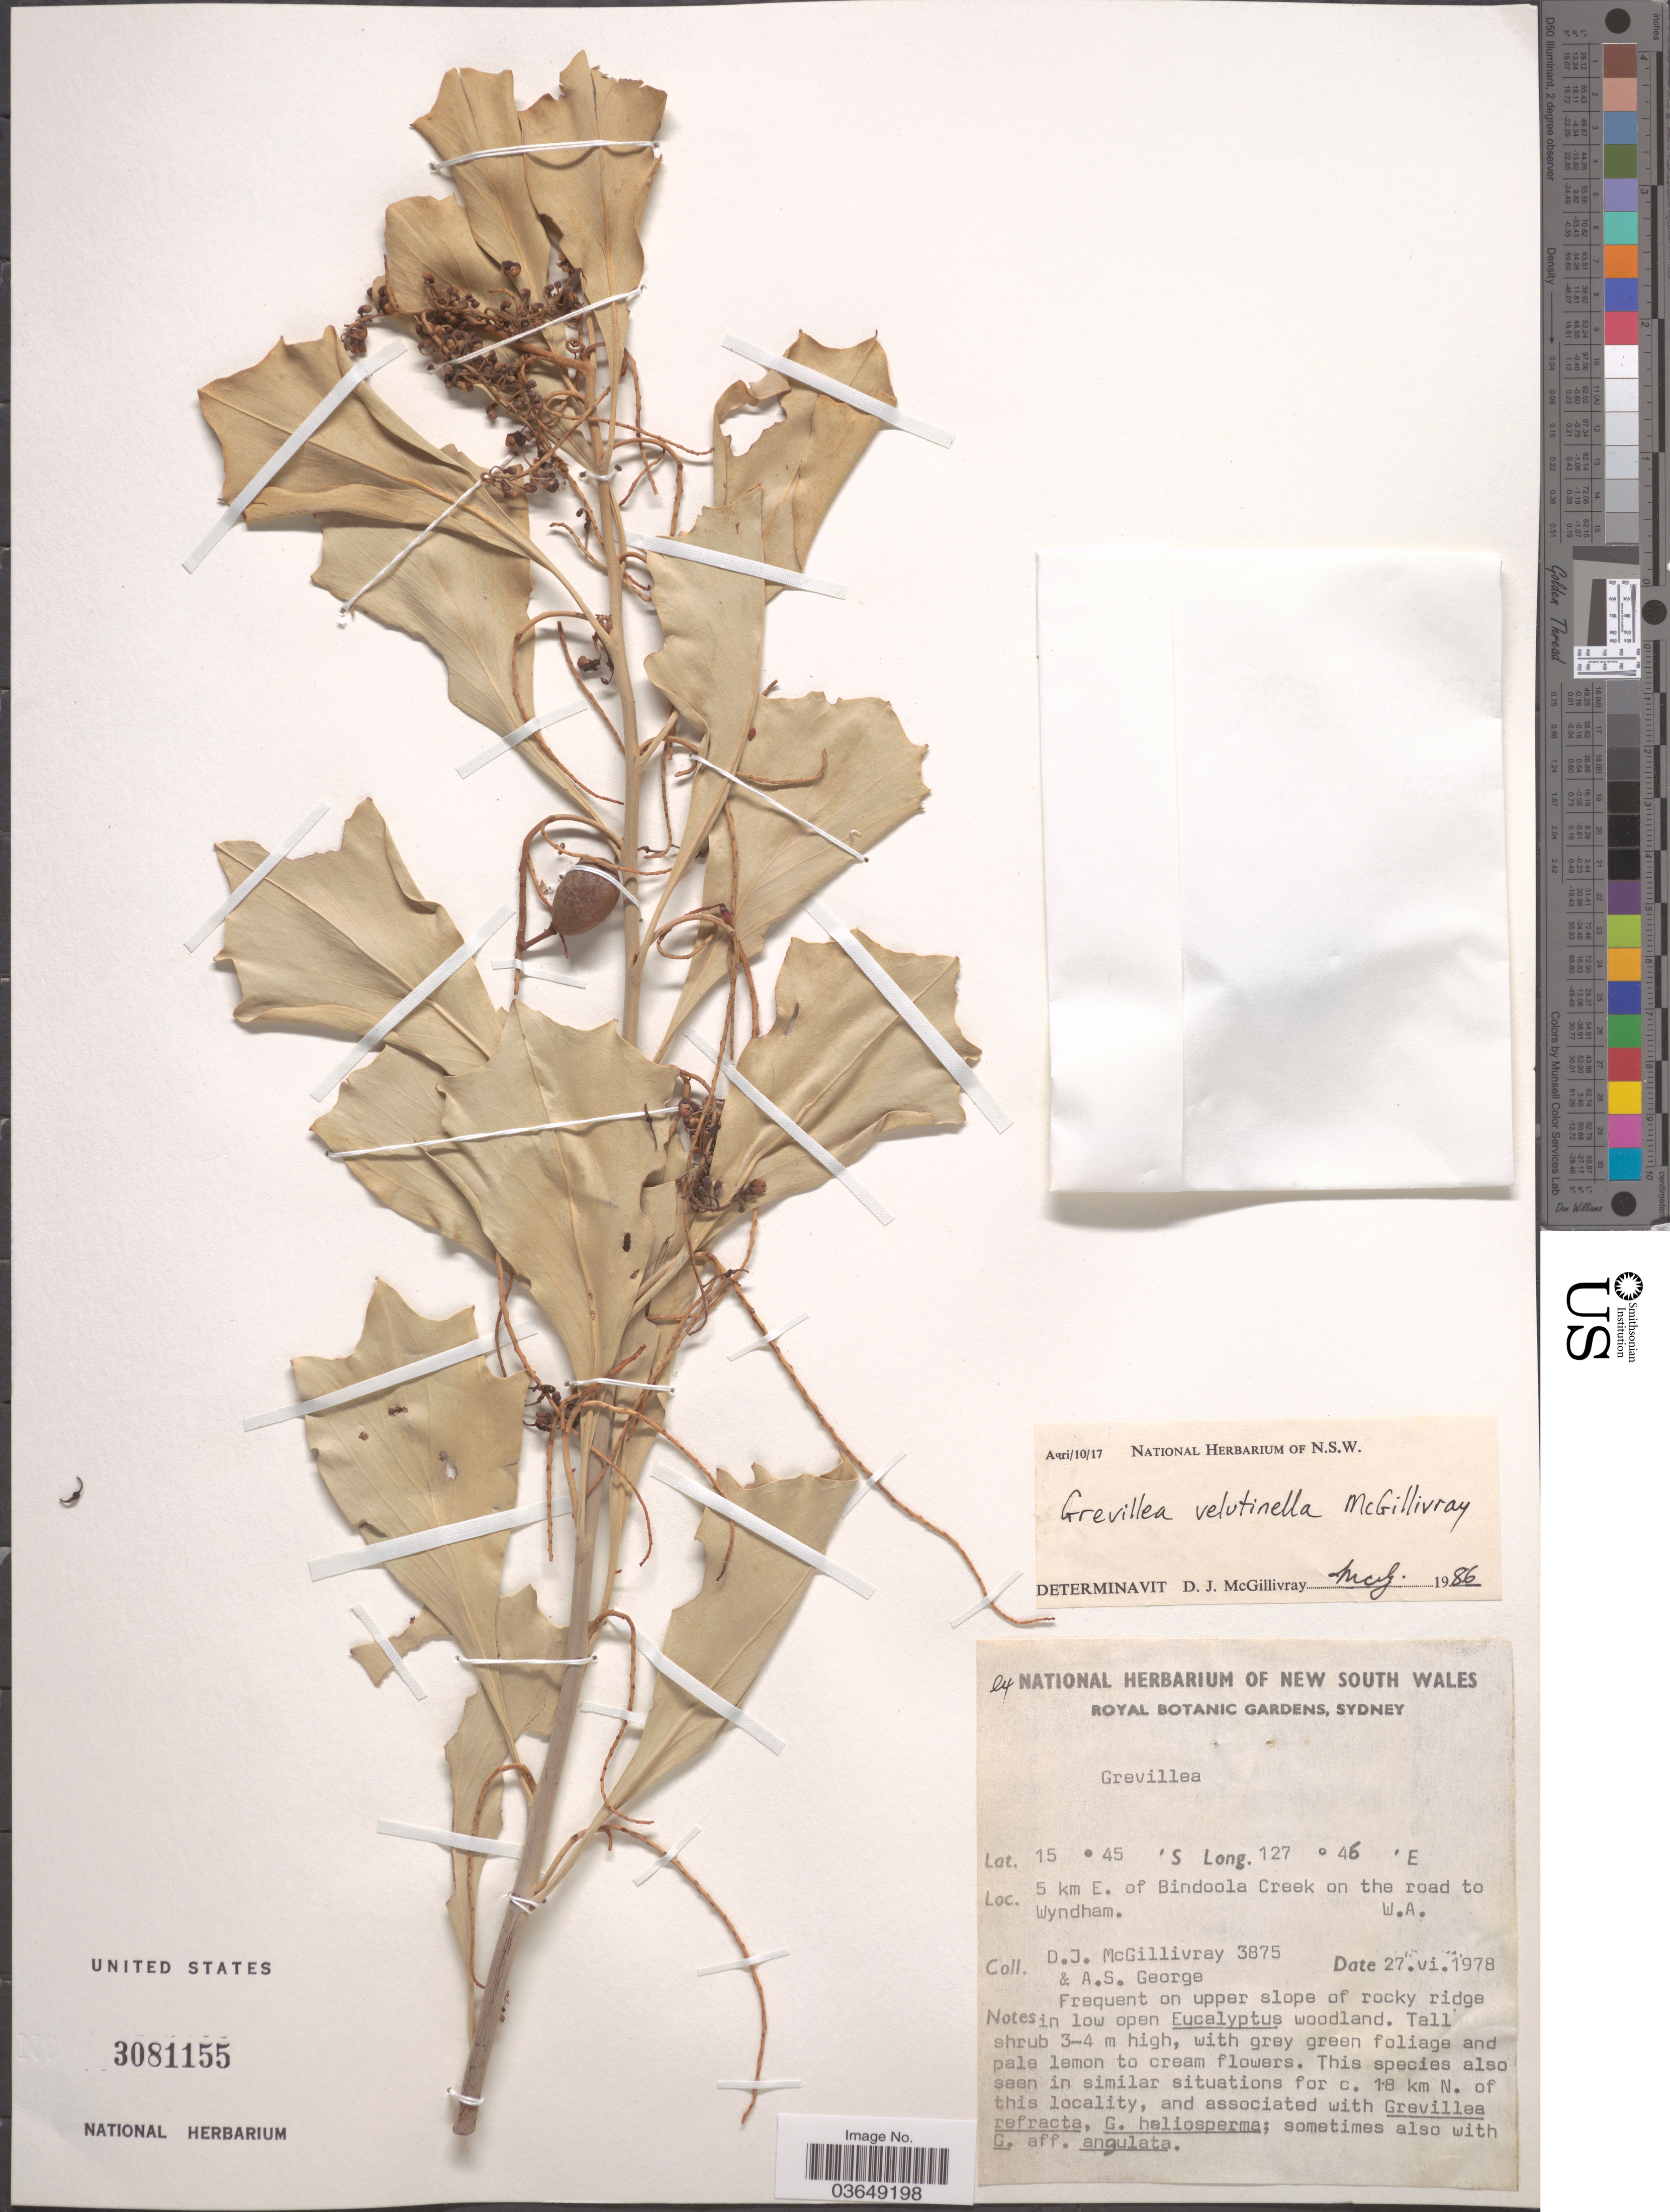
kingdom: Plantae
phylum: Tracheophyta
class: Magnoliopsida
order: Proteales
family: Proteaceae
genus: Grevillea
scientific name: Grevillea velutinella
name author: McGill.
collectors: D. J. McGillivray & A. S. George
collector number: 3875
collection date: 1978-06-27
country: Australia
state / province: Western Australia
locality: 5 km E. of Bindoola Creek on the road to Wyndham.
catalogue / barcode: US 3081155